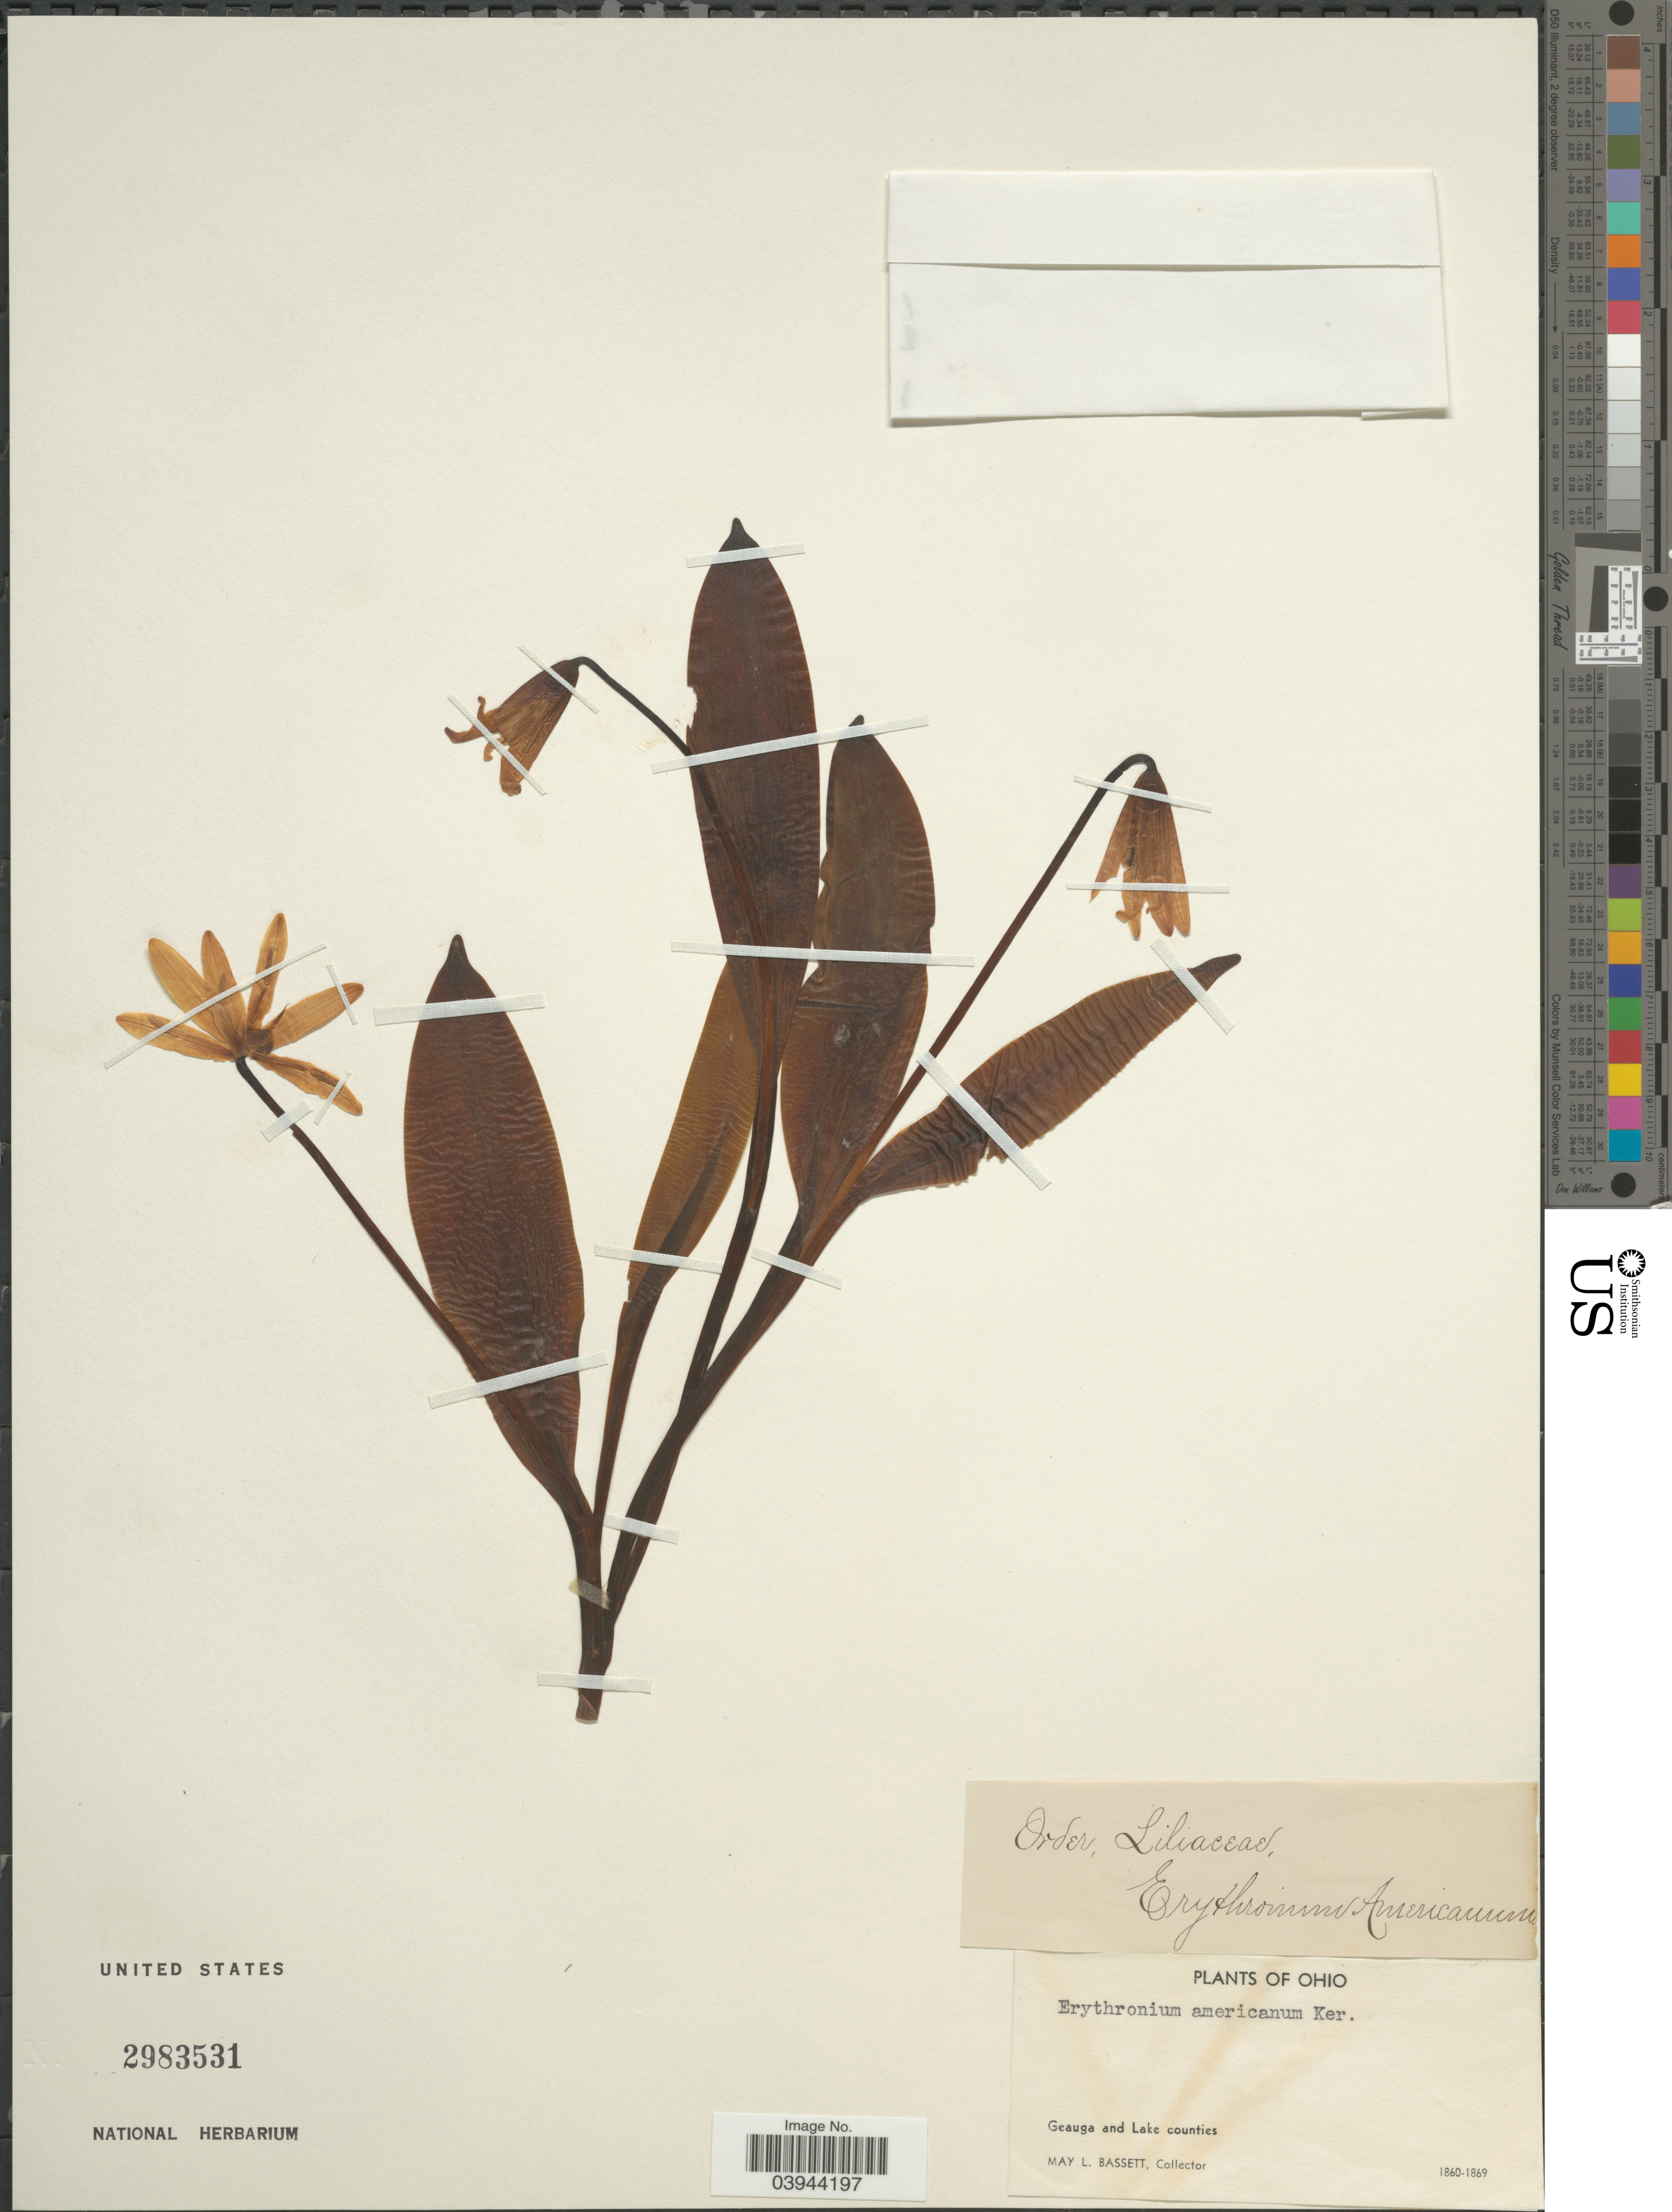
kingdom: Plantae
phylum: Tracheophyta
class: Liliopsida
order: Liliales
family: Liliaceae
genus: Erythronium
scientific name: Erythronium americanum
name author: Ker Gawl.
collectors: M. L. Bassett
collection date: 1860/1869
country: United States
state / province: Ohio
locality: Geauga and Lake counties.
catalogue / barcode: US 2983531